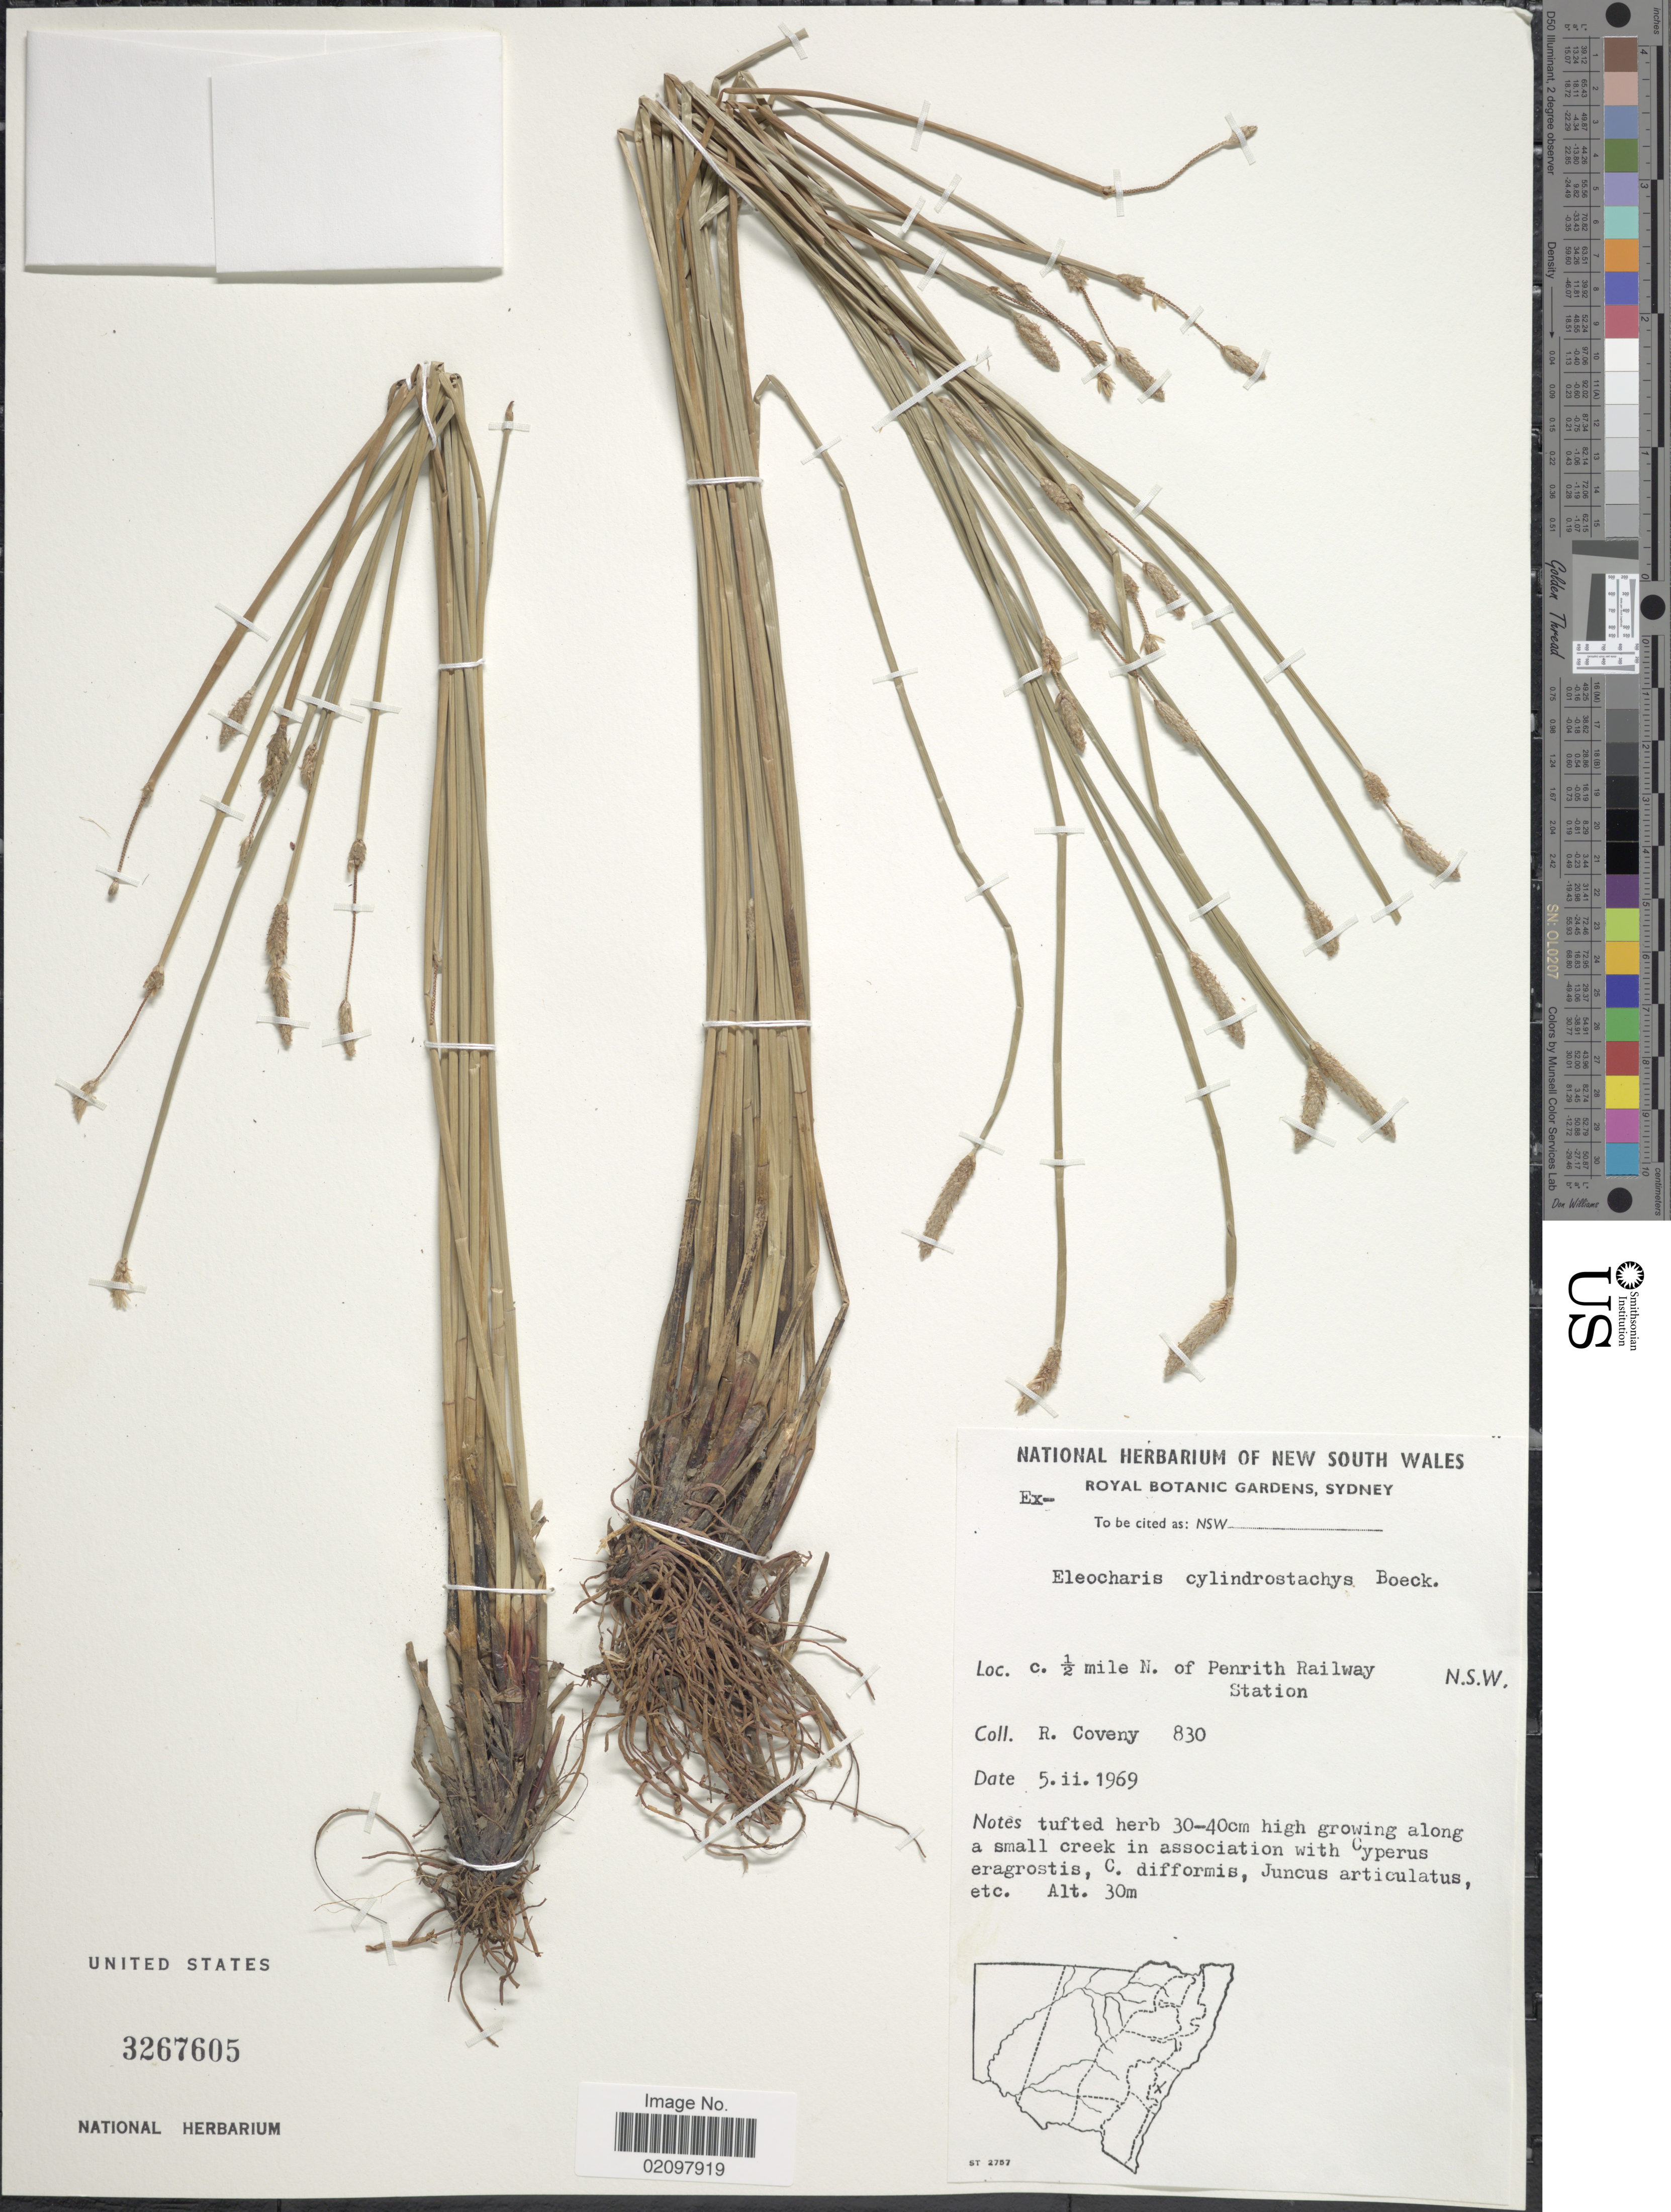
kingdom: Plantae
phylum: Tracheophyta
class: Liliopsida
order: Poales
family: Cyperaceae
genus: Eleocharis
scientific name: Eleocharis cylindrostachys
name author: Boeckeler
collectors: R. Coveny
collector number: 830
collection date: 1969-02-05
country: Australia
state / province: New South Wales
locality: C. ½ mile N of Penrith Railway Station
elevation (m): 30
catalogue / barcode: US 3267605